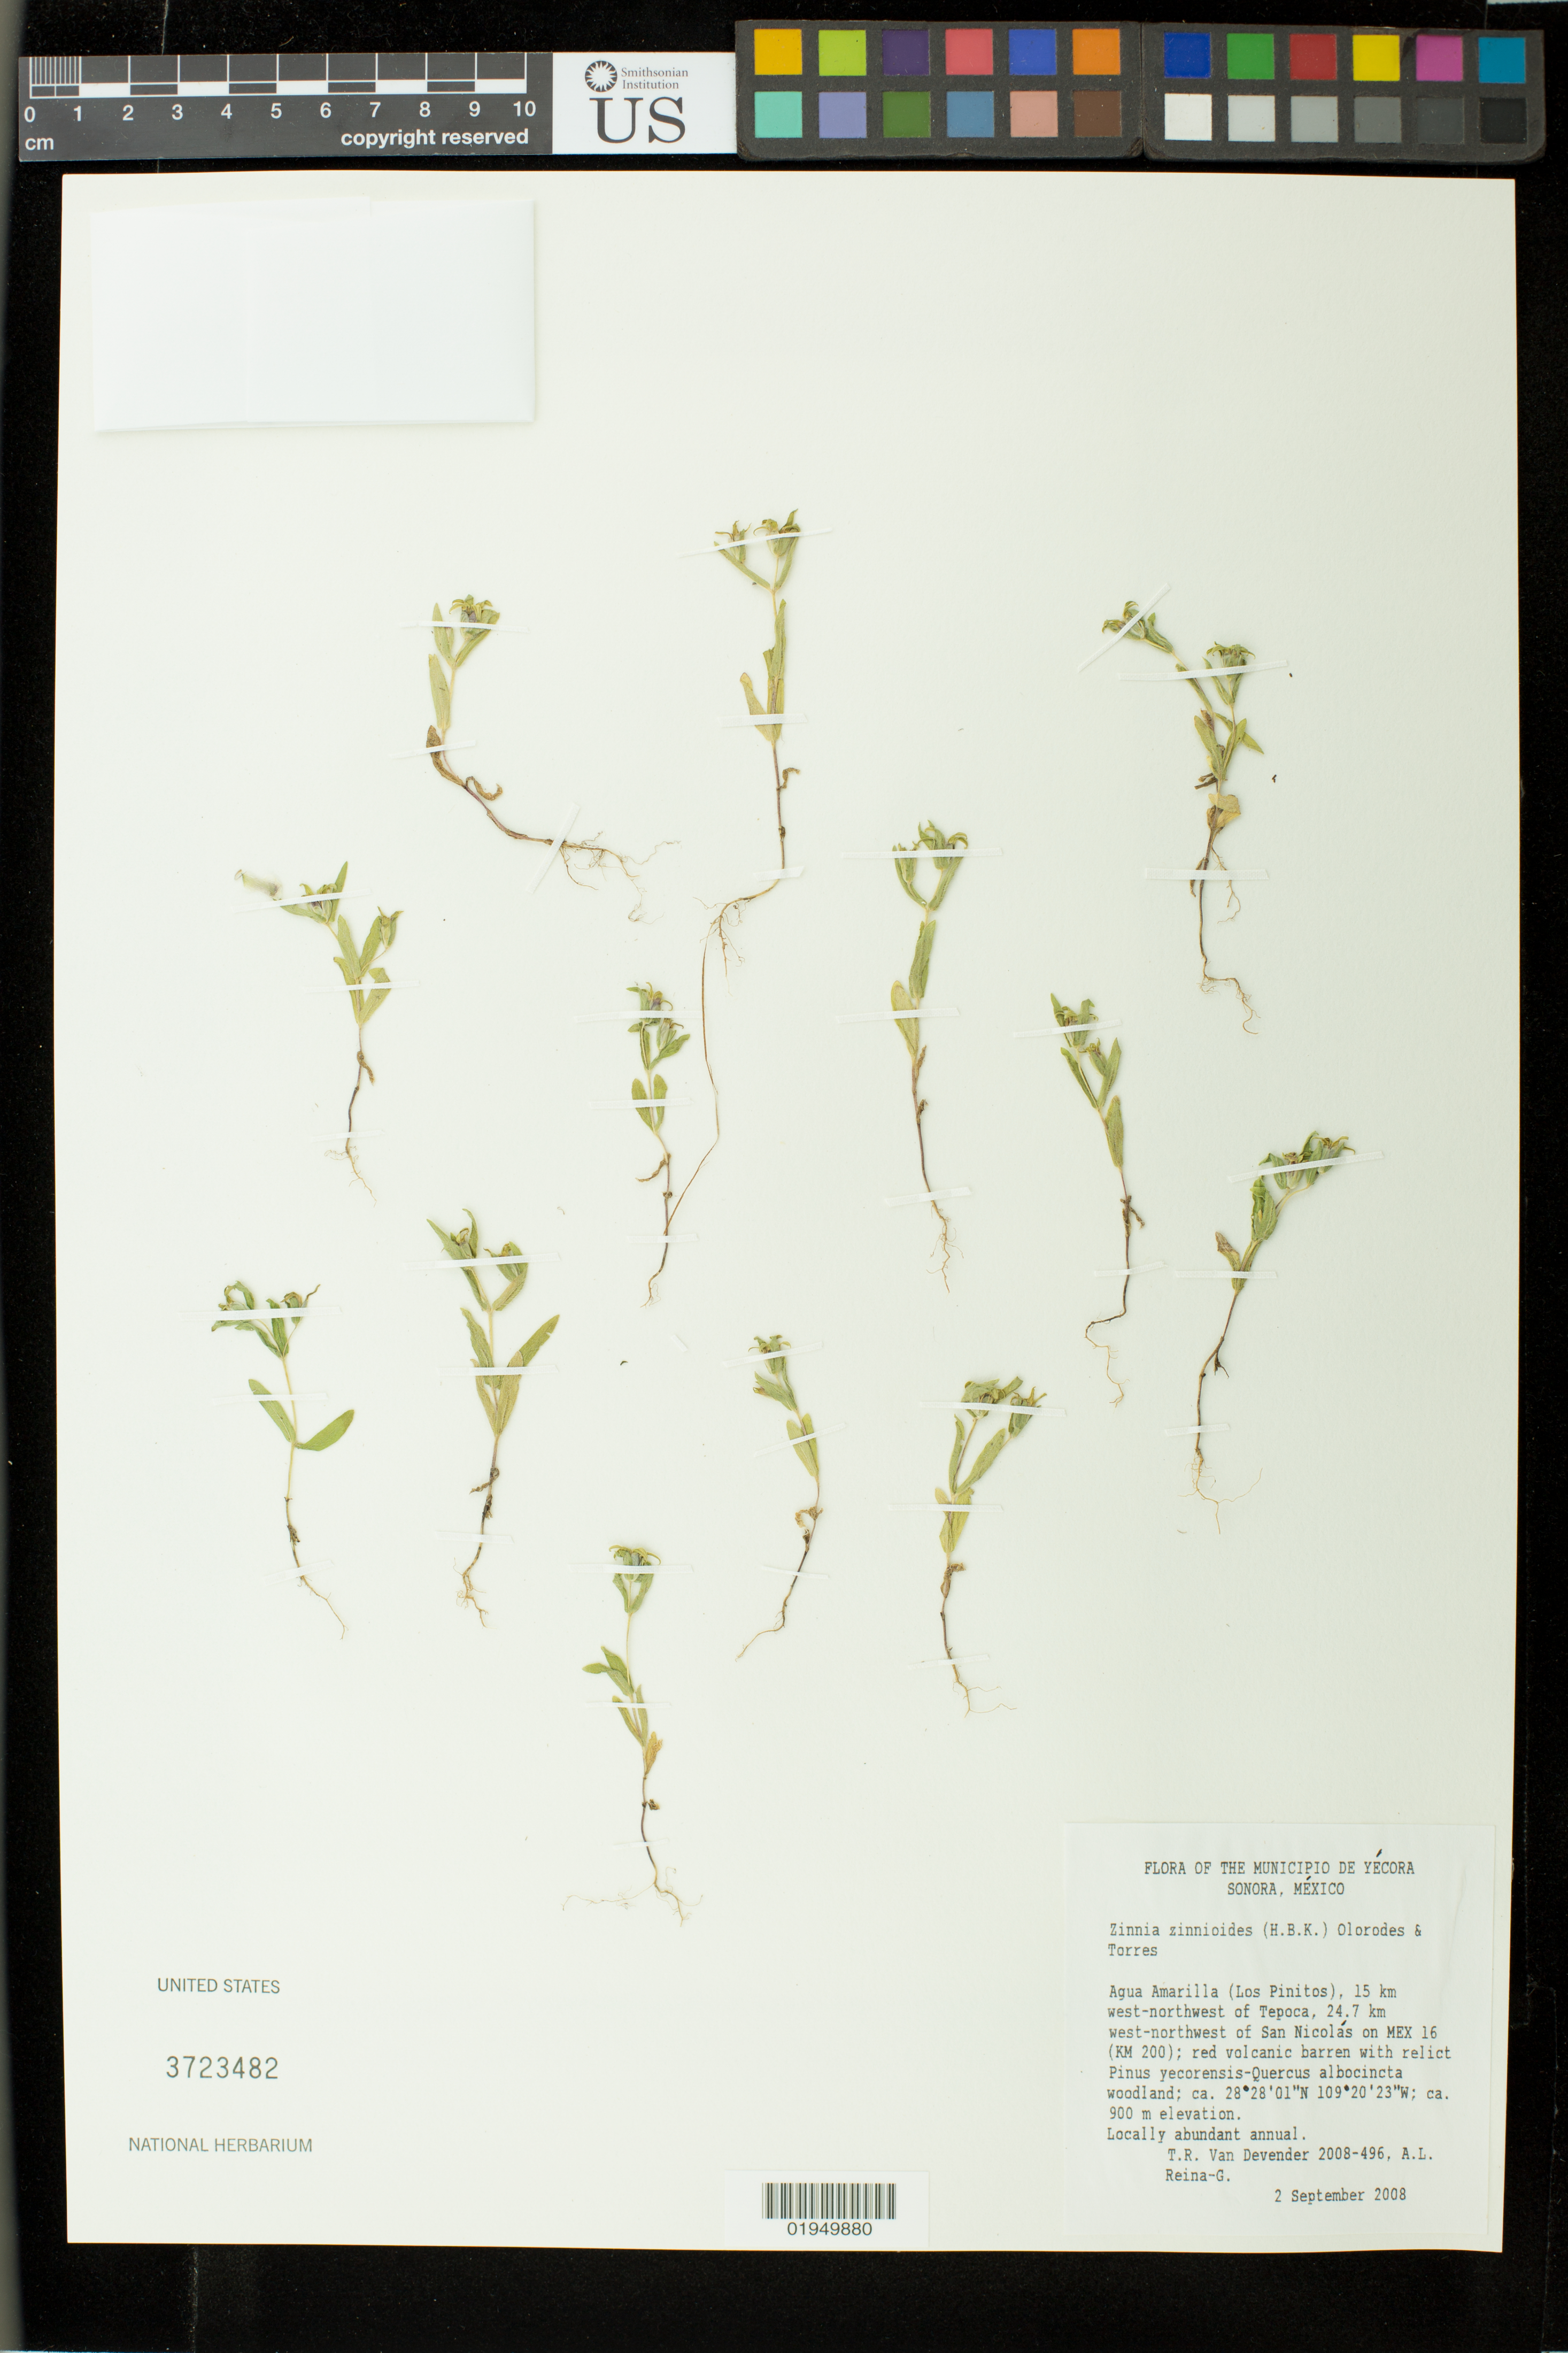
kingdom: Plantae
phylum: Tracheophyta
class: Magnoliopsida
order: Asterales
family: Asteraceae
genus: Zinnia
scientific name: Zinnia zinnioides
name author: (Kunth) Olorode & A.M. Torres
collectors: T. R. Van Devender & A. L. Reina G.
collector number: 496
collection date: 2008-09-02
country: Mexico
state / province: Sonora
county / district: Yecora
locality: Agua Amarilla (Los Pinitos), 15 km west-northwest of Tepoca, 24.7 km west-northwest of San Nicolas on MEX 16 (KM 200)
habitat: Red volcanic barren with relict Pinus yecorensis-Quercus albocincta woodland.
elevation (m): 900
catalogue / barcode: US 3723482